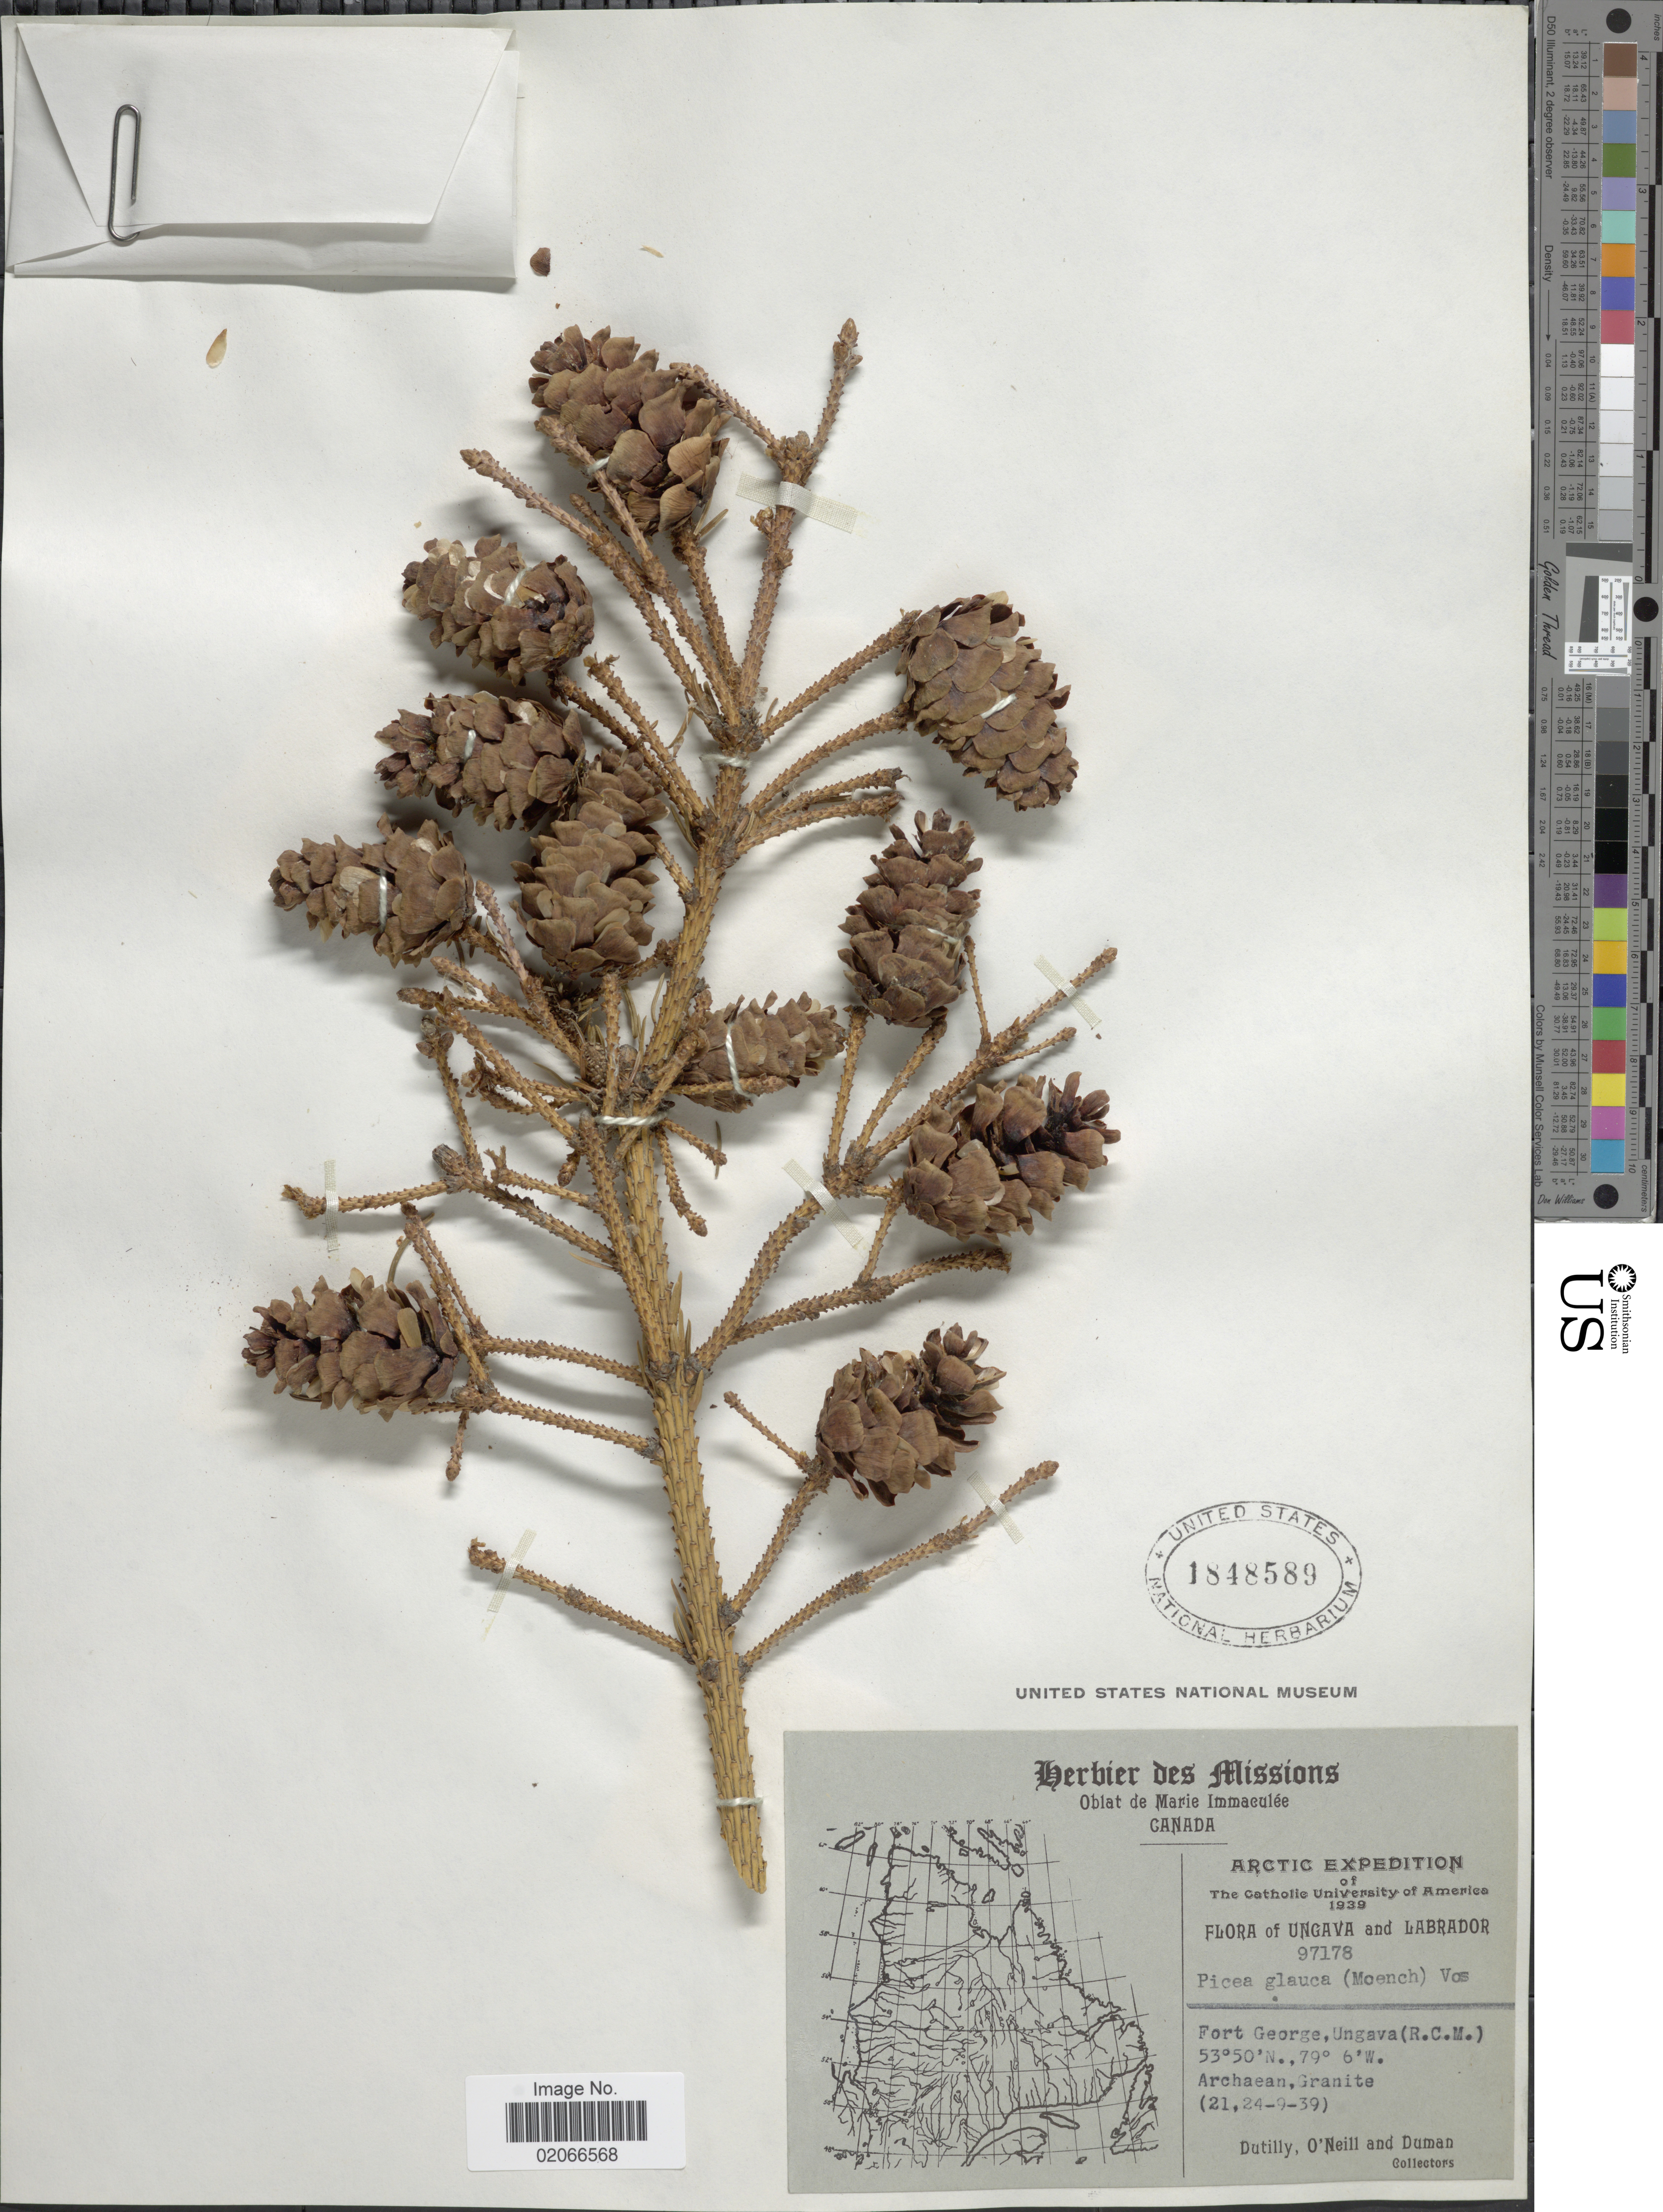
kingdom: Plantae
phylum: Tracheophyta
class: Pinopsida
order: Pinales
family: Pinaceae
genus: Picea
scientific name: Picea glauca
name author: (Moench) Voss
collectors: -. Dutilly, -. O'Neill & -. Duman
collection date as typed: Transcribed d/m/y: 21/9/39 to 24/9/39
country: Canada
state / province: Newfoundland and Labrador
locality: Ungava and Labrador, Fort George, Archaean, Granite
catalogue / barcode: US 1848589